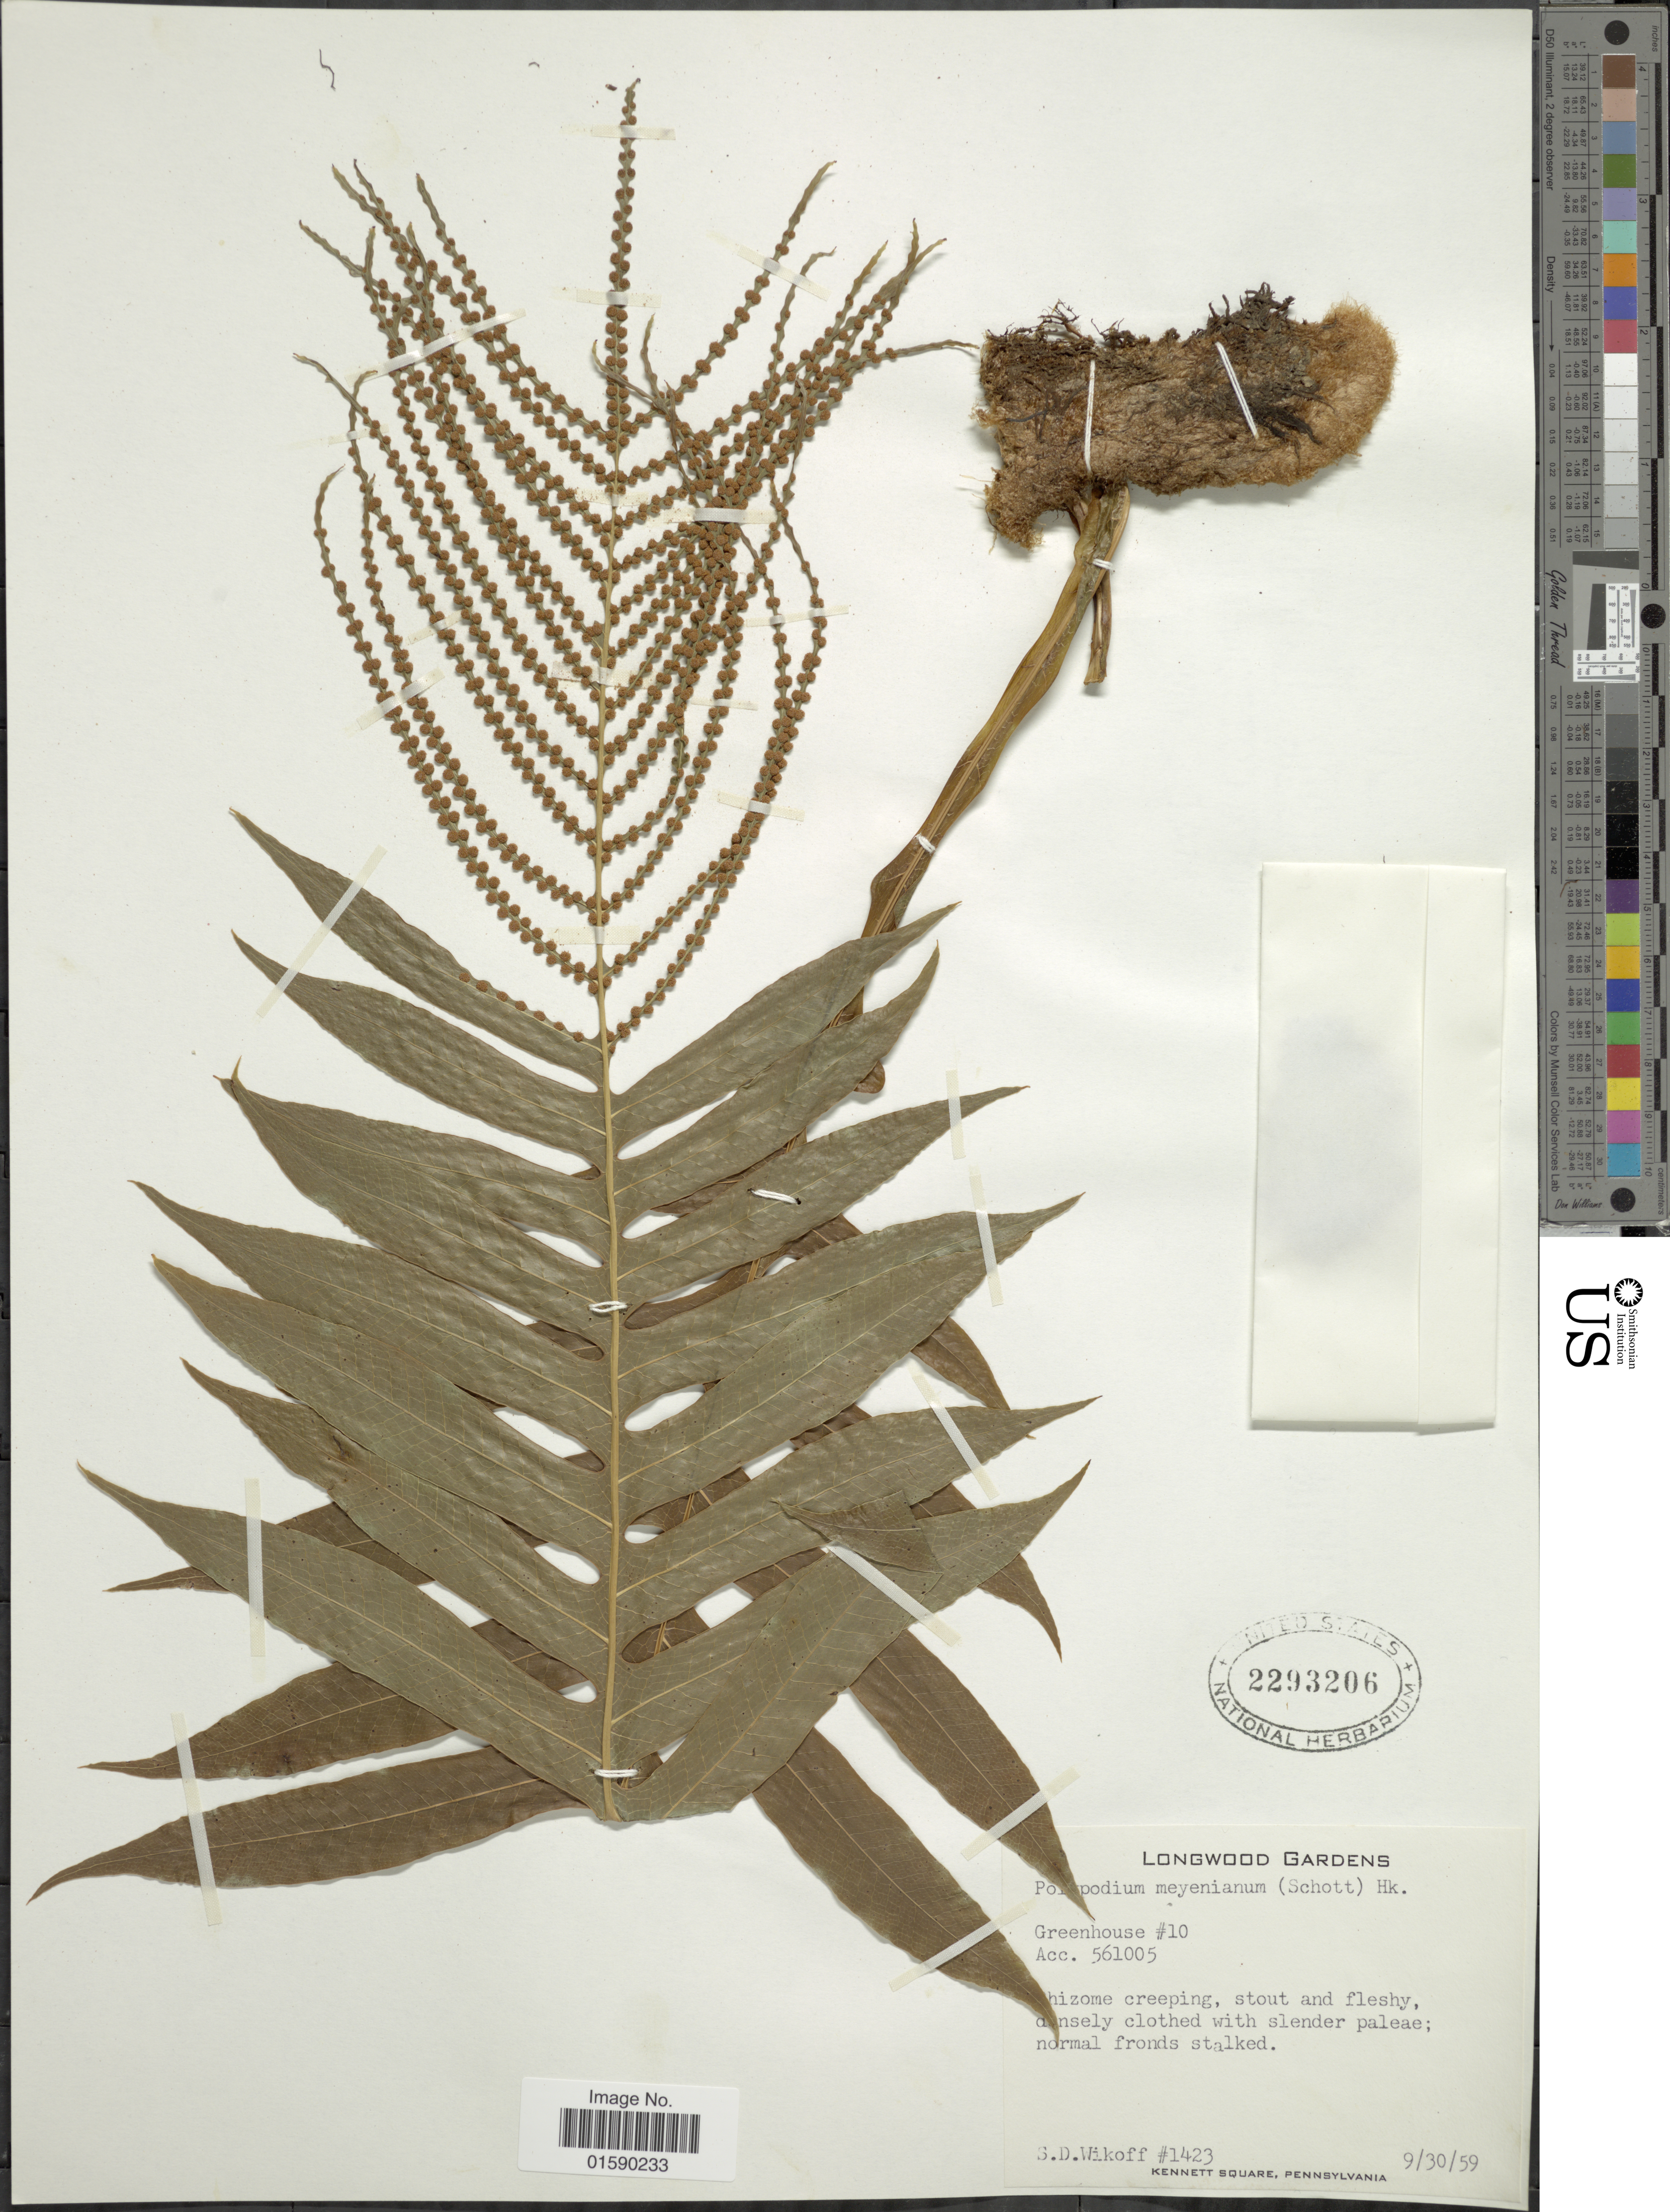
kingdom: Plantae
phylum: Tracheophyta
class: Polypodiopsida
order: Polypodiales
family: Polypodiaceae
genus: Aglaomorpha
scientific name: Aglaomorpha meyeniana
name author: Schott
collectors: S. Wikoff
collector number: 1423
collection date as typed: Transcribed d/m/y: 30/9/59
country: United States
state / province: Pennsylvania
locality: Longwood Gardens, Greenhouse #10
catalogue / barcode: US 2293206